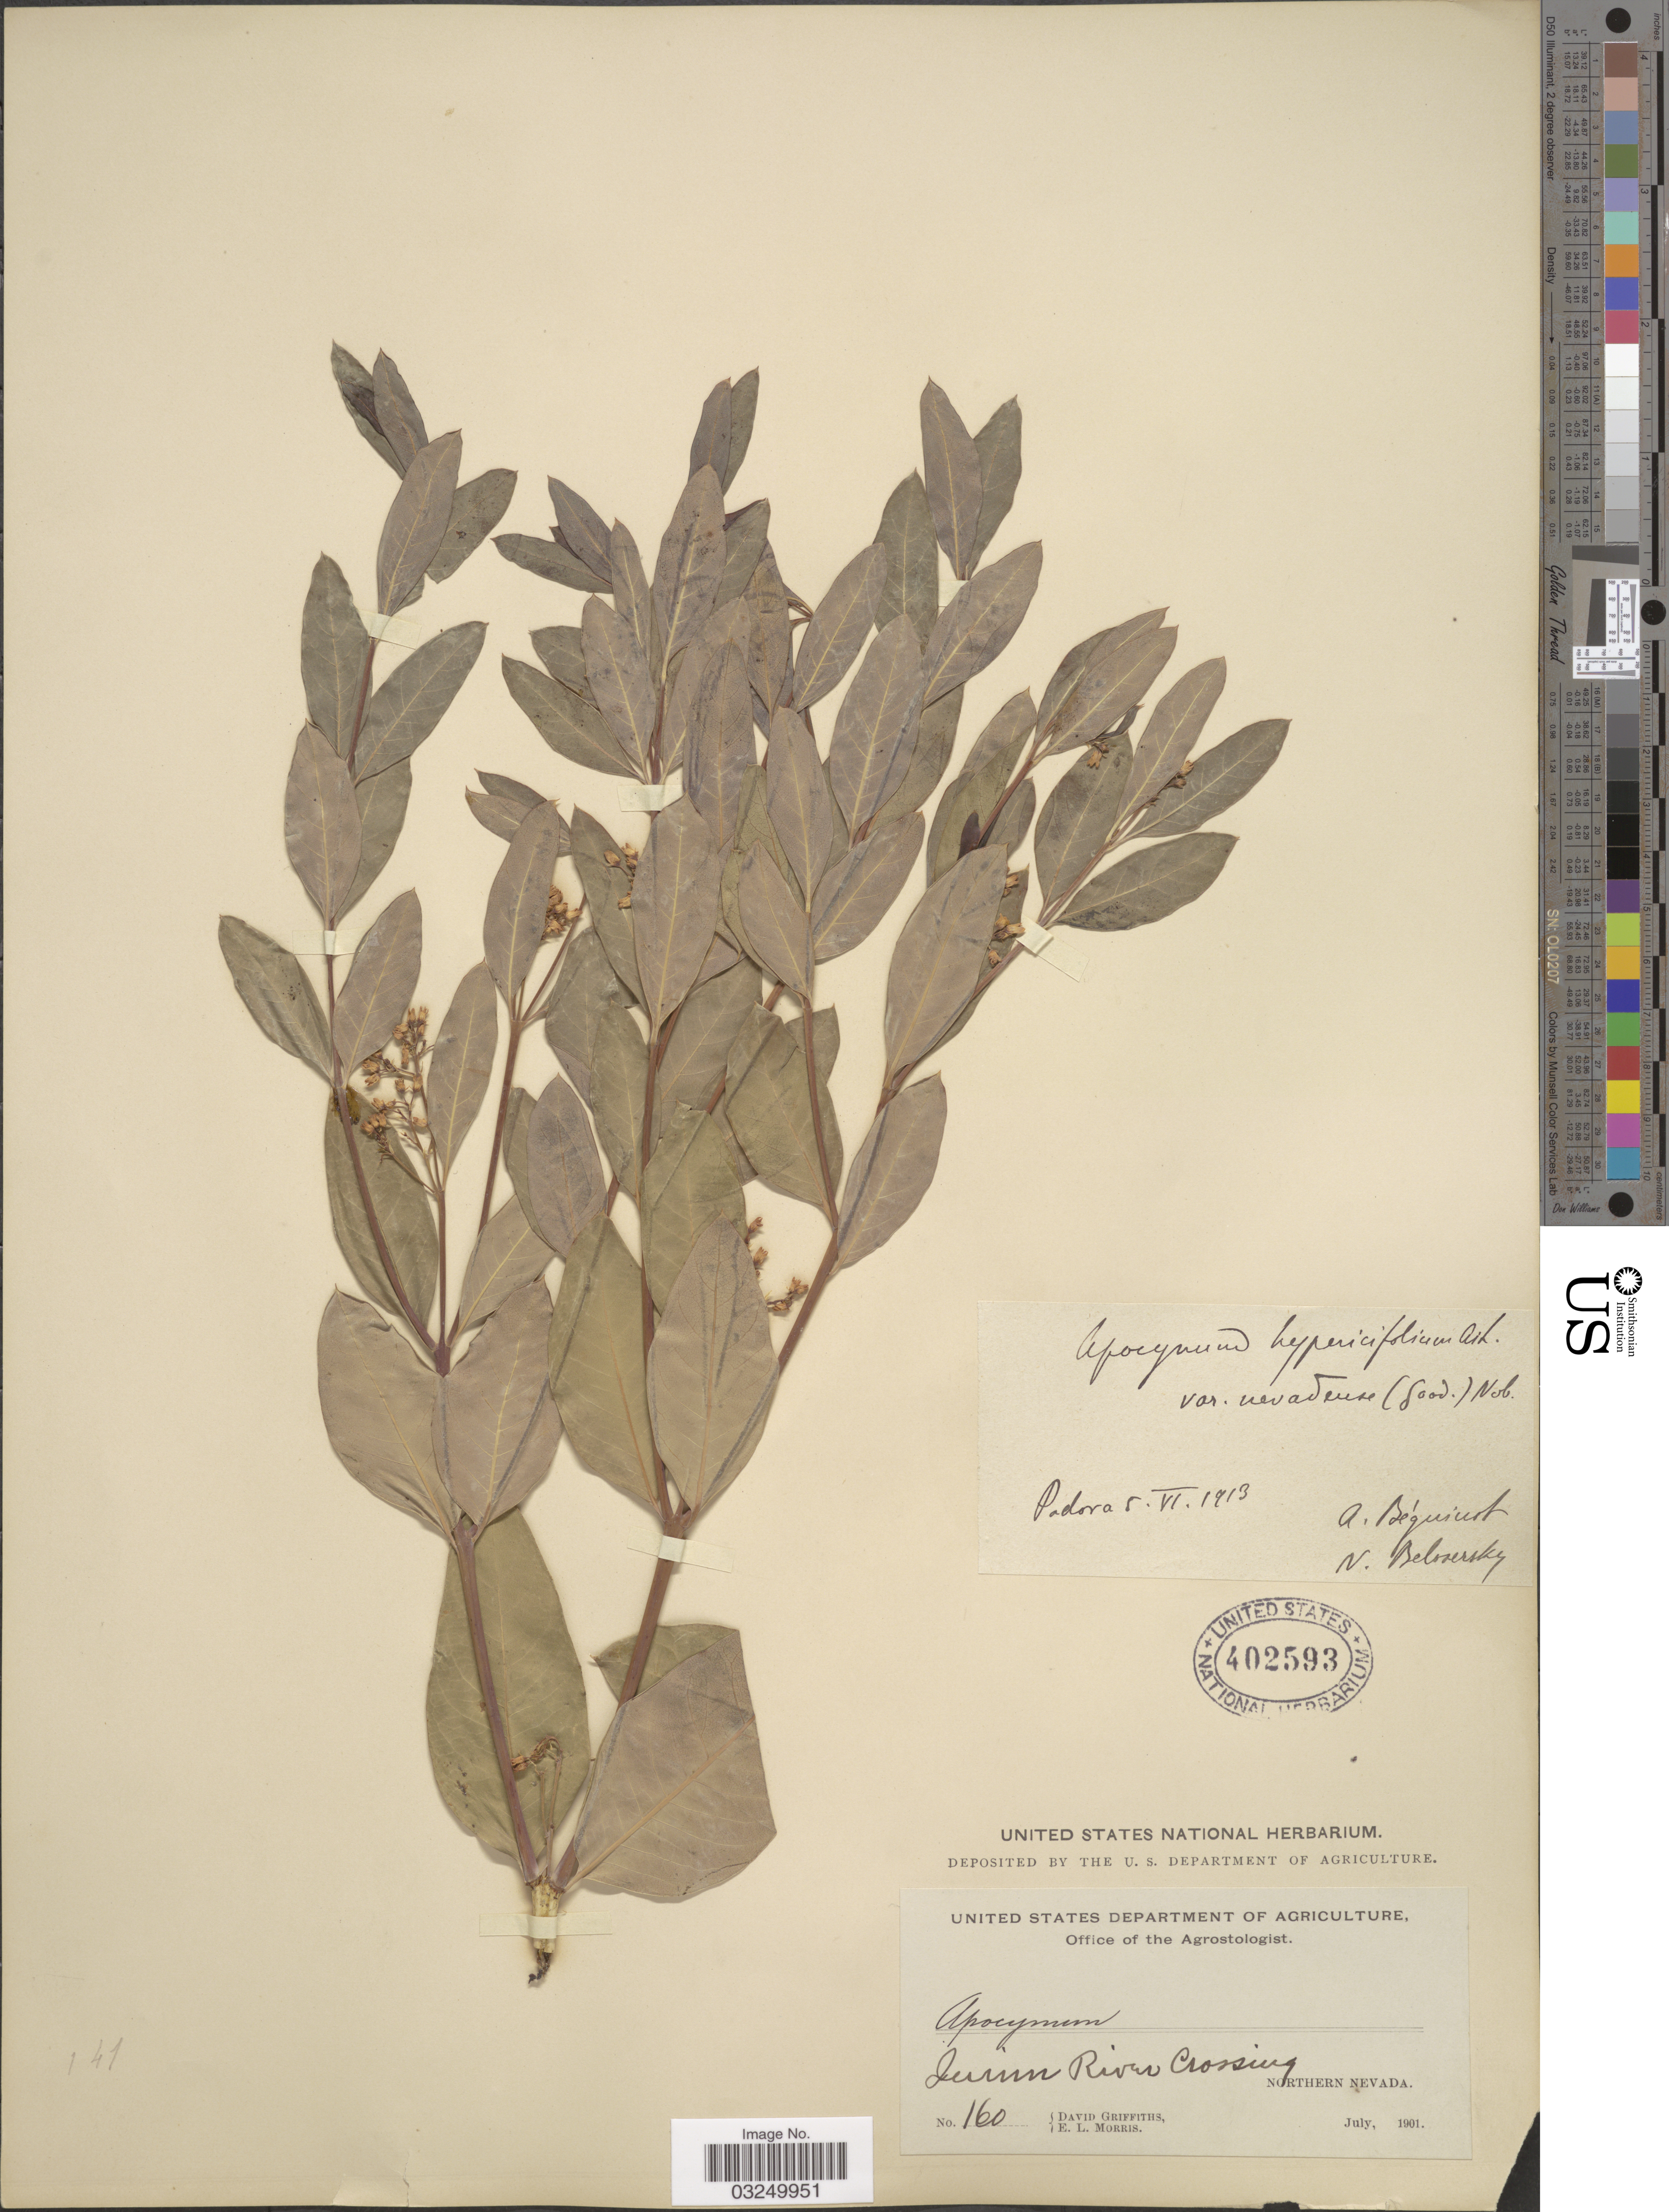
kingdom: Plantae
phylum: Tracheophyta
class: Magnoliopsida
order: Gentianales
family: Apocynaceae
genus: Apocynum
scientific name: Apocynum nevadense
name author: Goodd.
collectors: D. Griffiths & E. Morris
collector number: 160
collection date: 1901-07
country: United States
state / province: Nevada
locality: Quinn River Crossing. Northern Nevada.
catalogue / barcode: US 402593